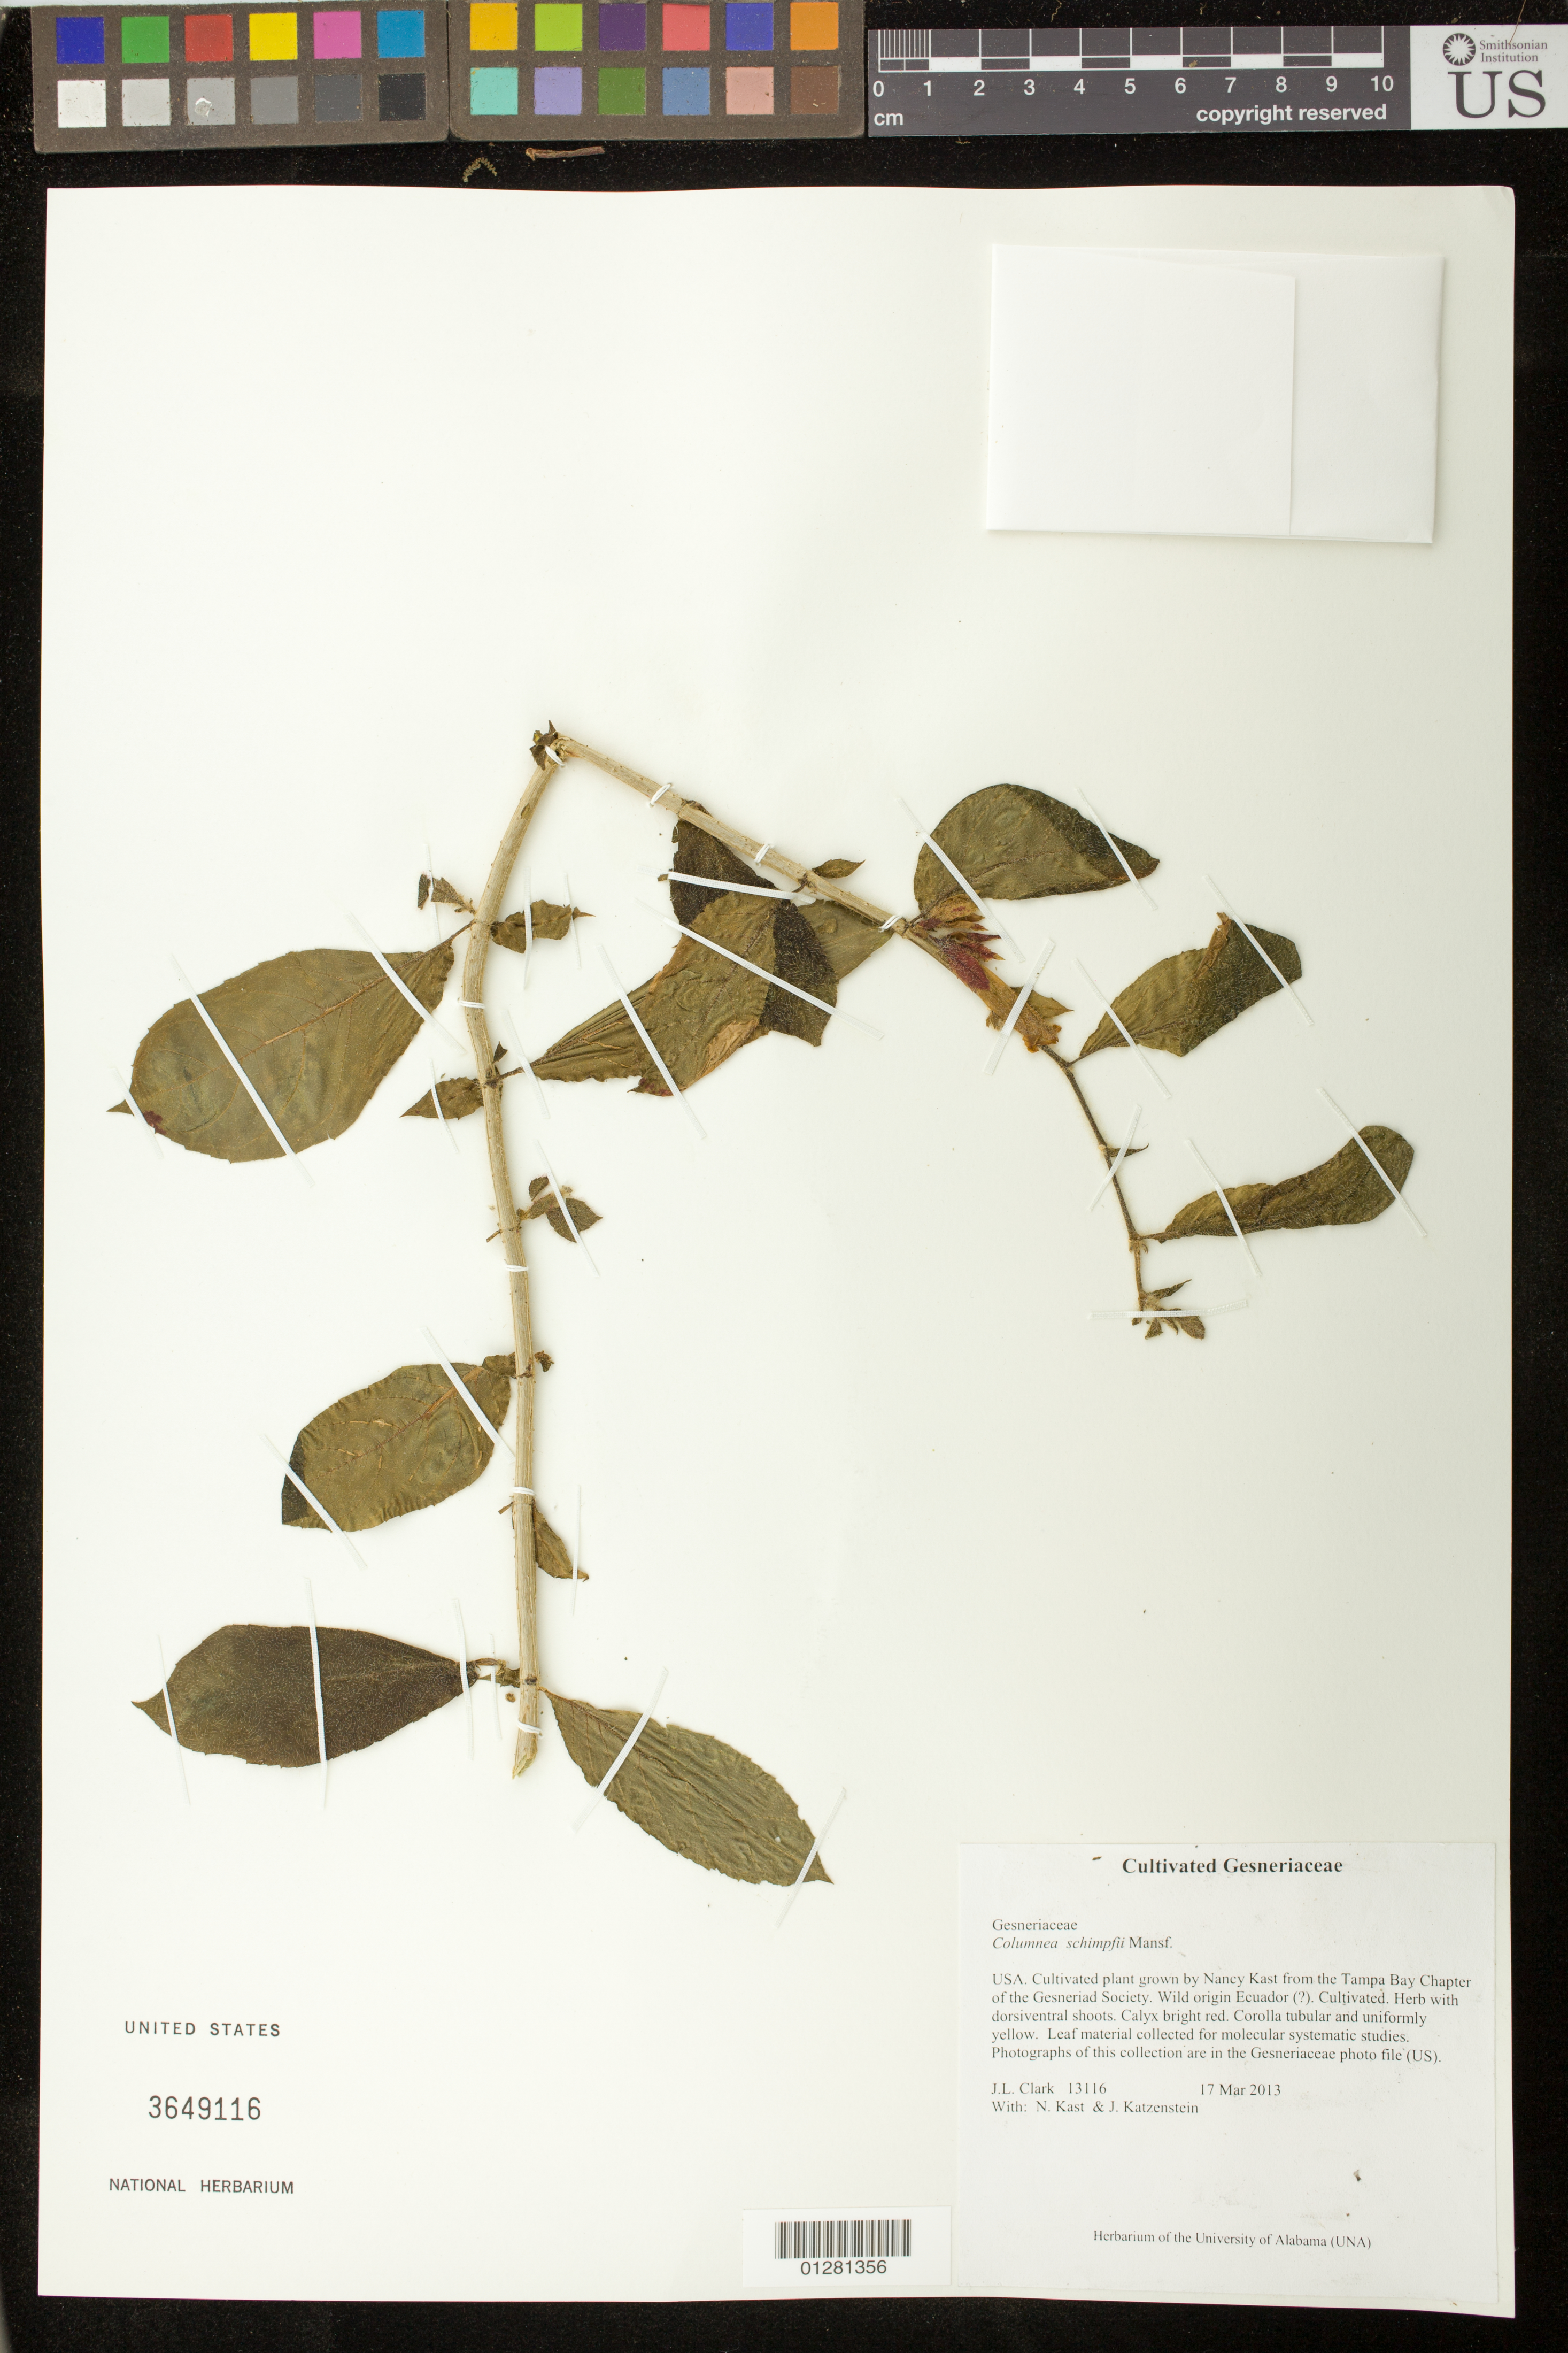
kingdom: Plantae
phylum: Tracheophyta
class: Magnoliopsida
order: Lamiales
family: Gesneriaceae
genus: Columnea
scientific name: Columnea schimpffii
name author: Mansf.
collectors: J. L. Clark, N. Kast & J. Katzenstein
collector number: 13116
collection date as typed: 17 Mar 2013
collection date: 2013-03-17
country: United States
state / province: Florida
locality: Cultivated plant grown by Nancy Kast from the Tampa Bay Chapter of the Gesneriad Society.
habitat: Cultivated. Herb.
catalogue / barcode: US 3649116